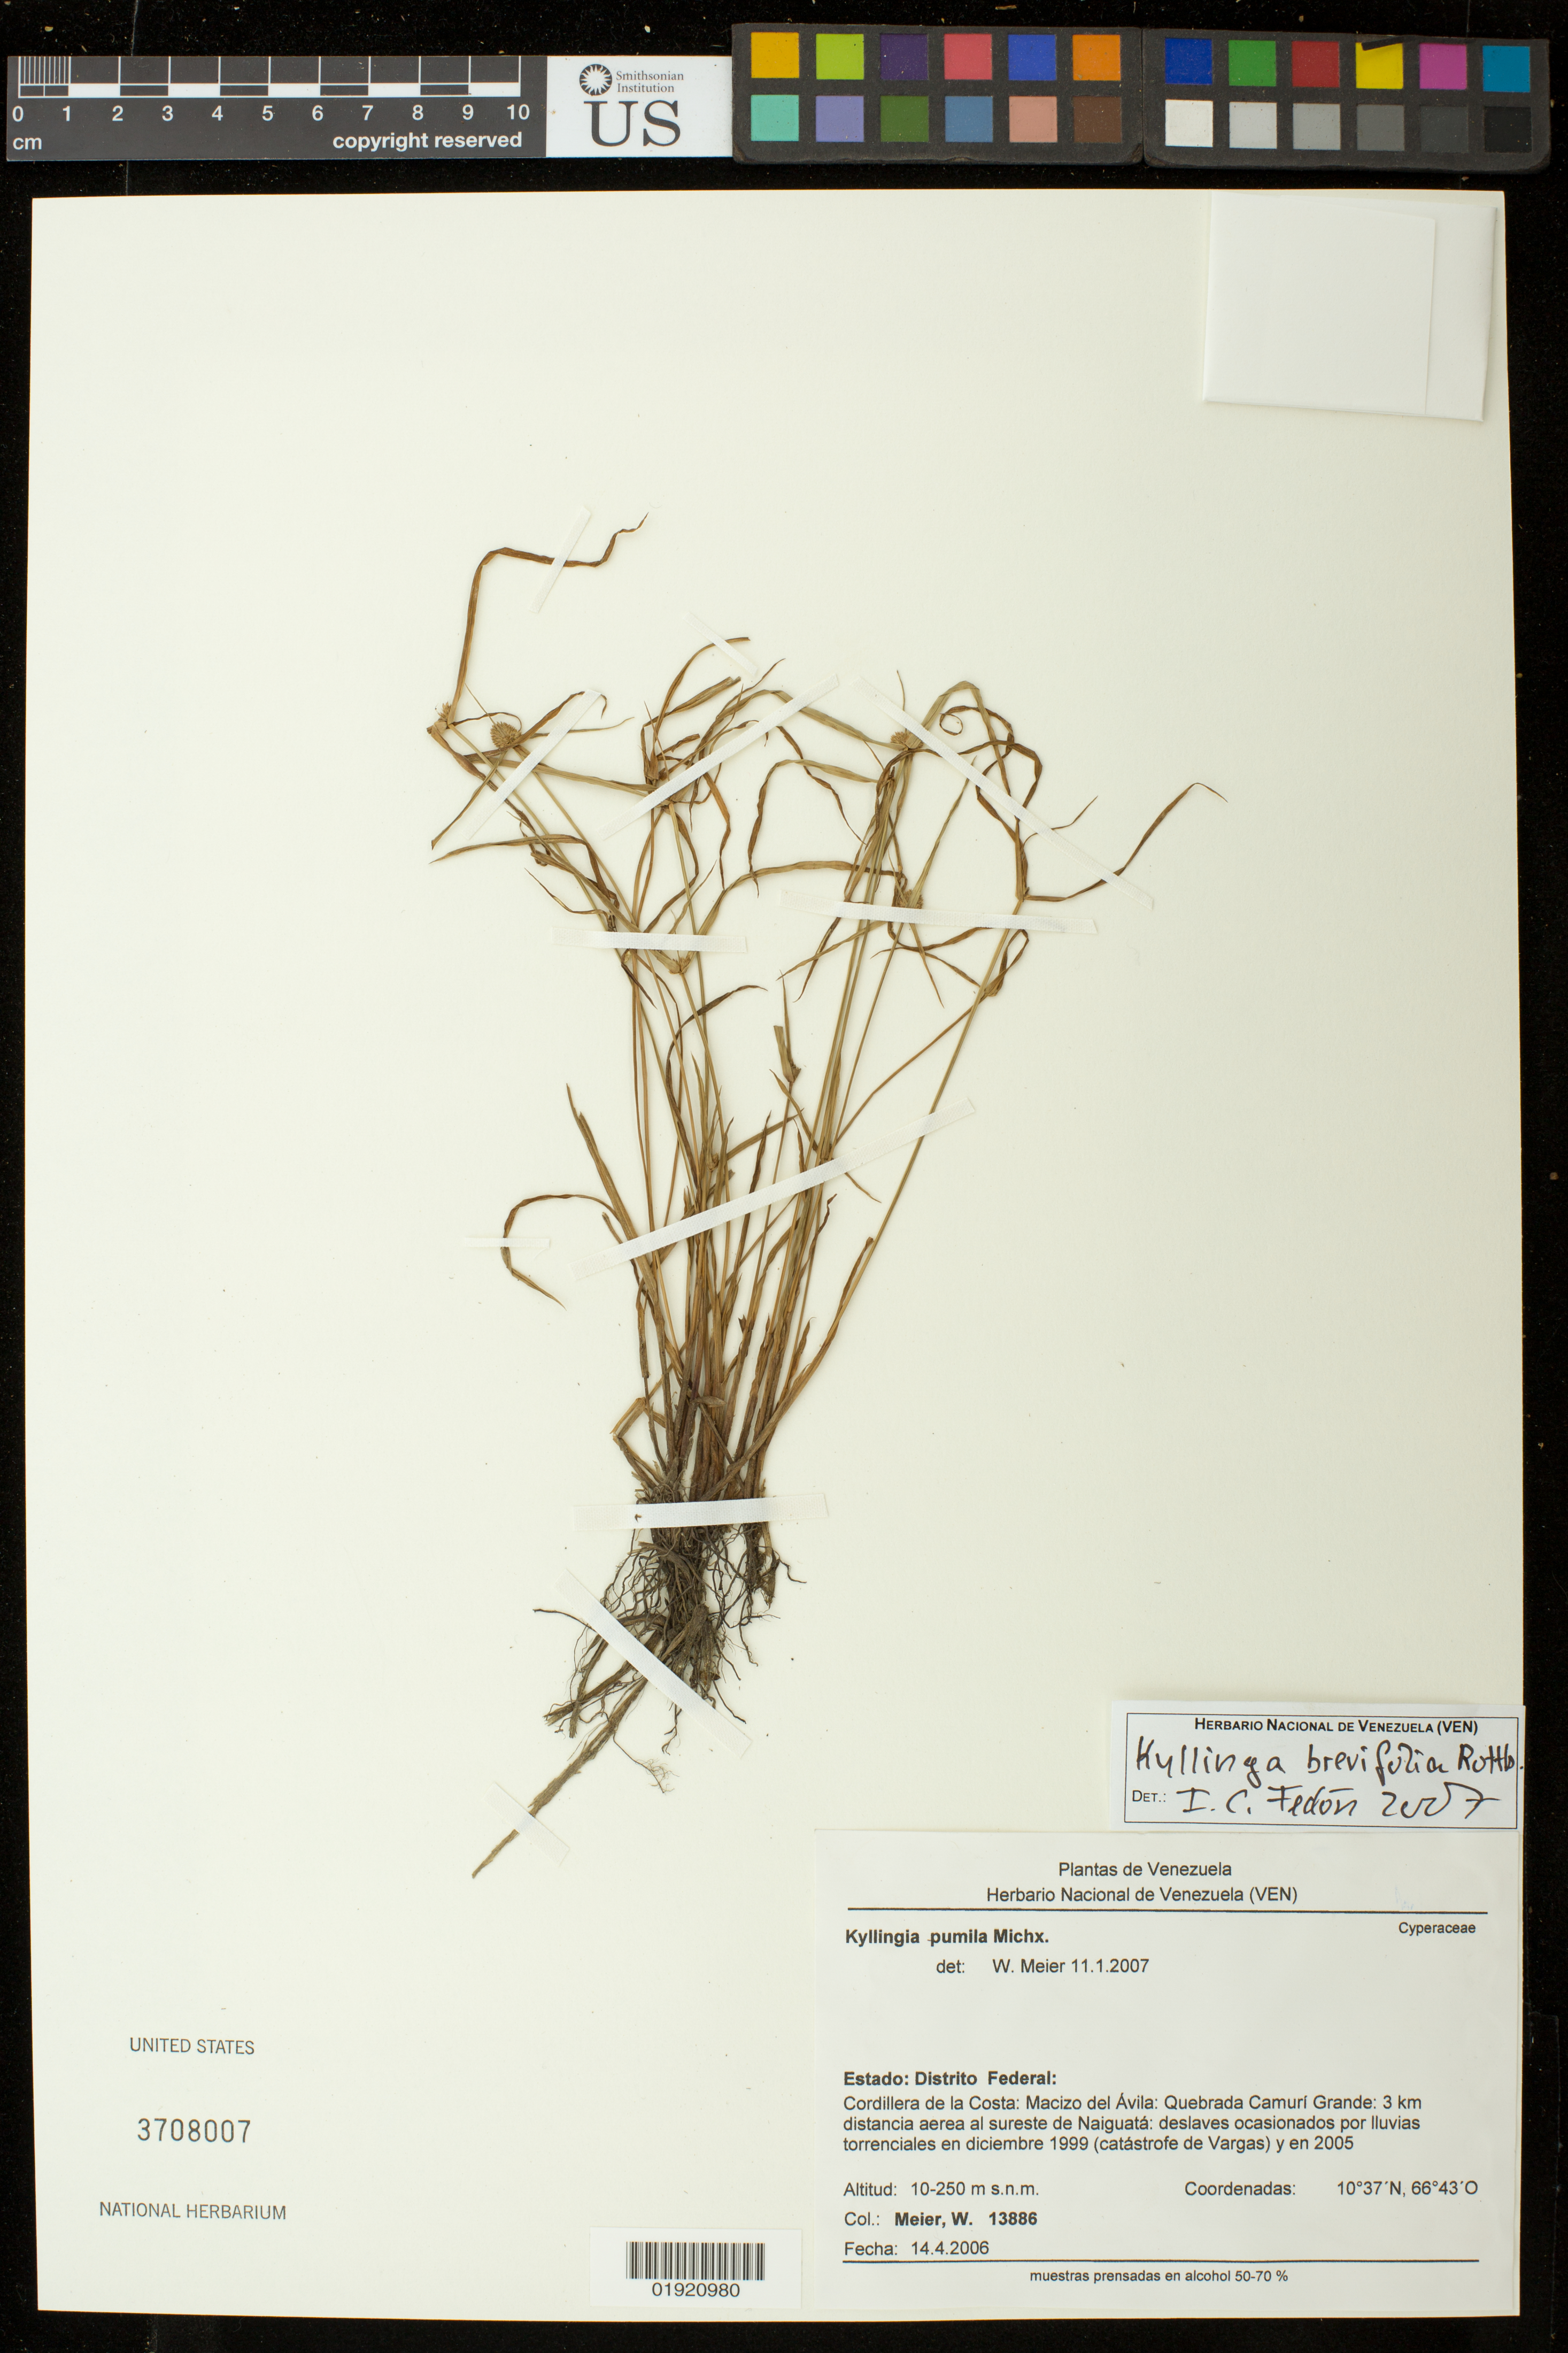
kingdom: Plantae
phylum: Tracheophyta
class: Liliopsida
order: Poales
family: Cyperaceae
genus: Cyperus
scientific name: Cyperus hortensis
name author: (Salzm. ex Steud.) Dorr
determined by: Strong, M. T., (US), Smithsonian Institution - National Museum of Natural History (UNITED STATES)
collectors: W. Meier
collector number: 13886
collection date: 2006-04-14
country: Venezuela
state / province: Distrito Federal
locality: Estado: Distrito Federal: Cordillera de la Costa: Macizo del Avila: Quebrada Camnuri Grande: 3 km distancia aerea al sureste de Naiguata.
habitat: Deslaves ocasionados por lluvias torrenciales en diciembre 1999 (catastrofe de Vargas) y en 2005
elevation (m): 10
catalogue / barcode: US 3708007